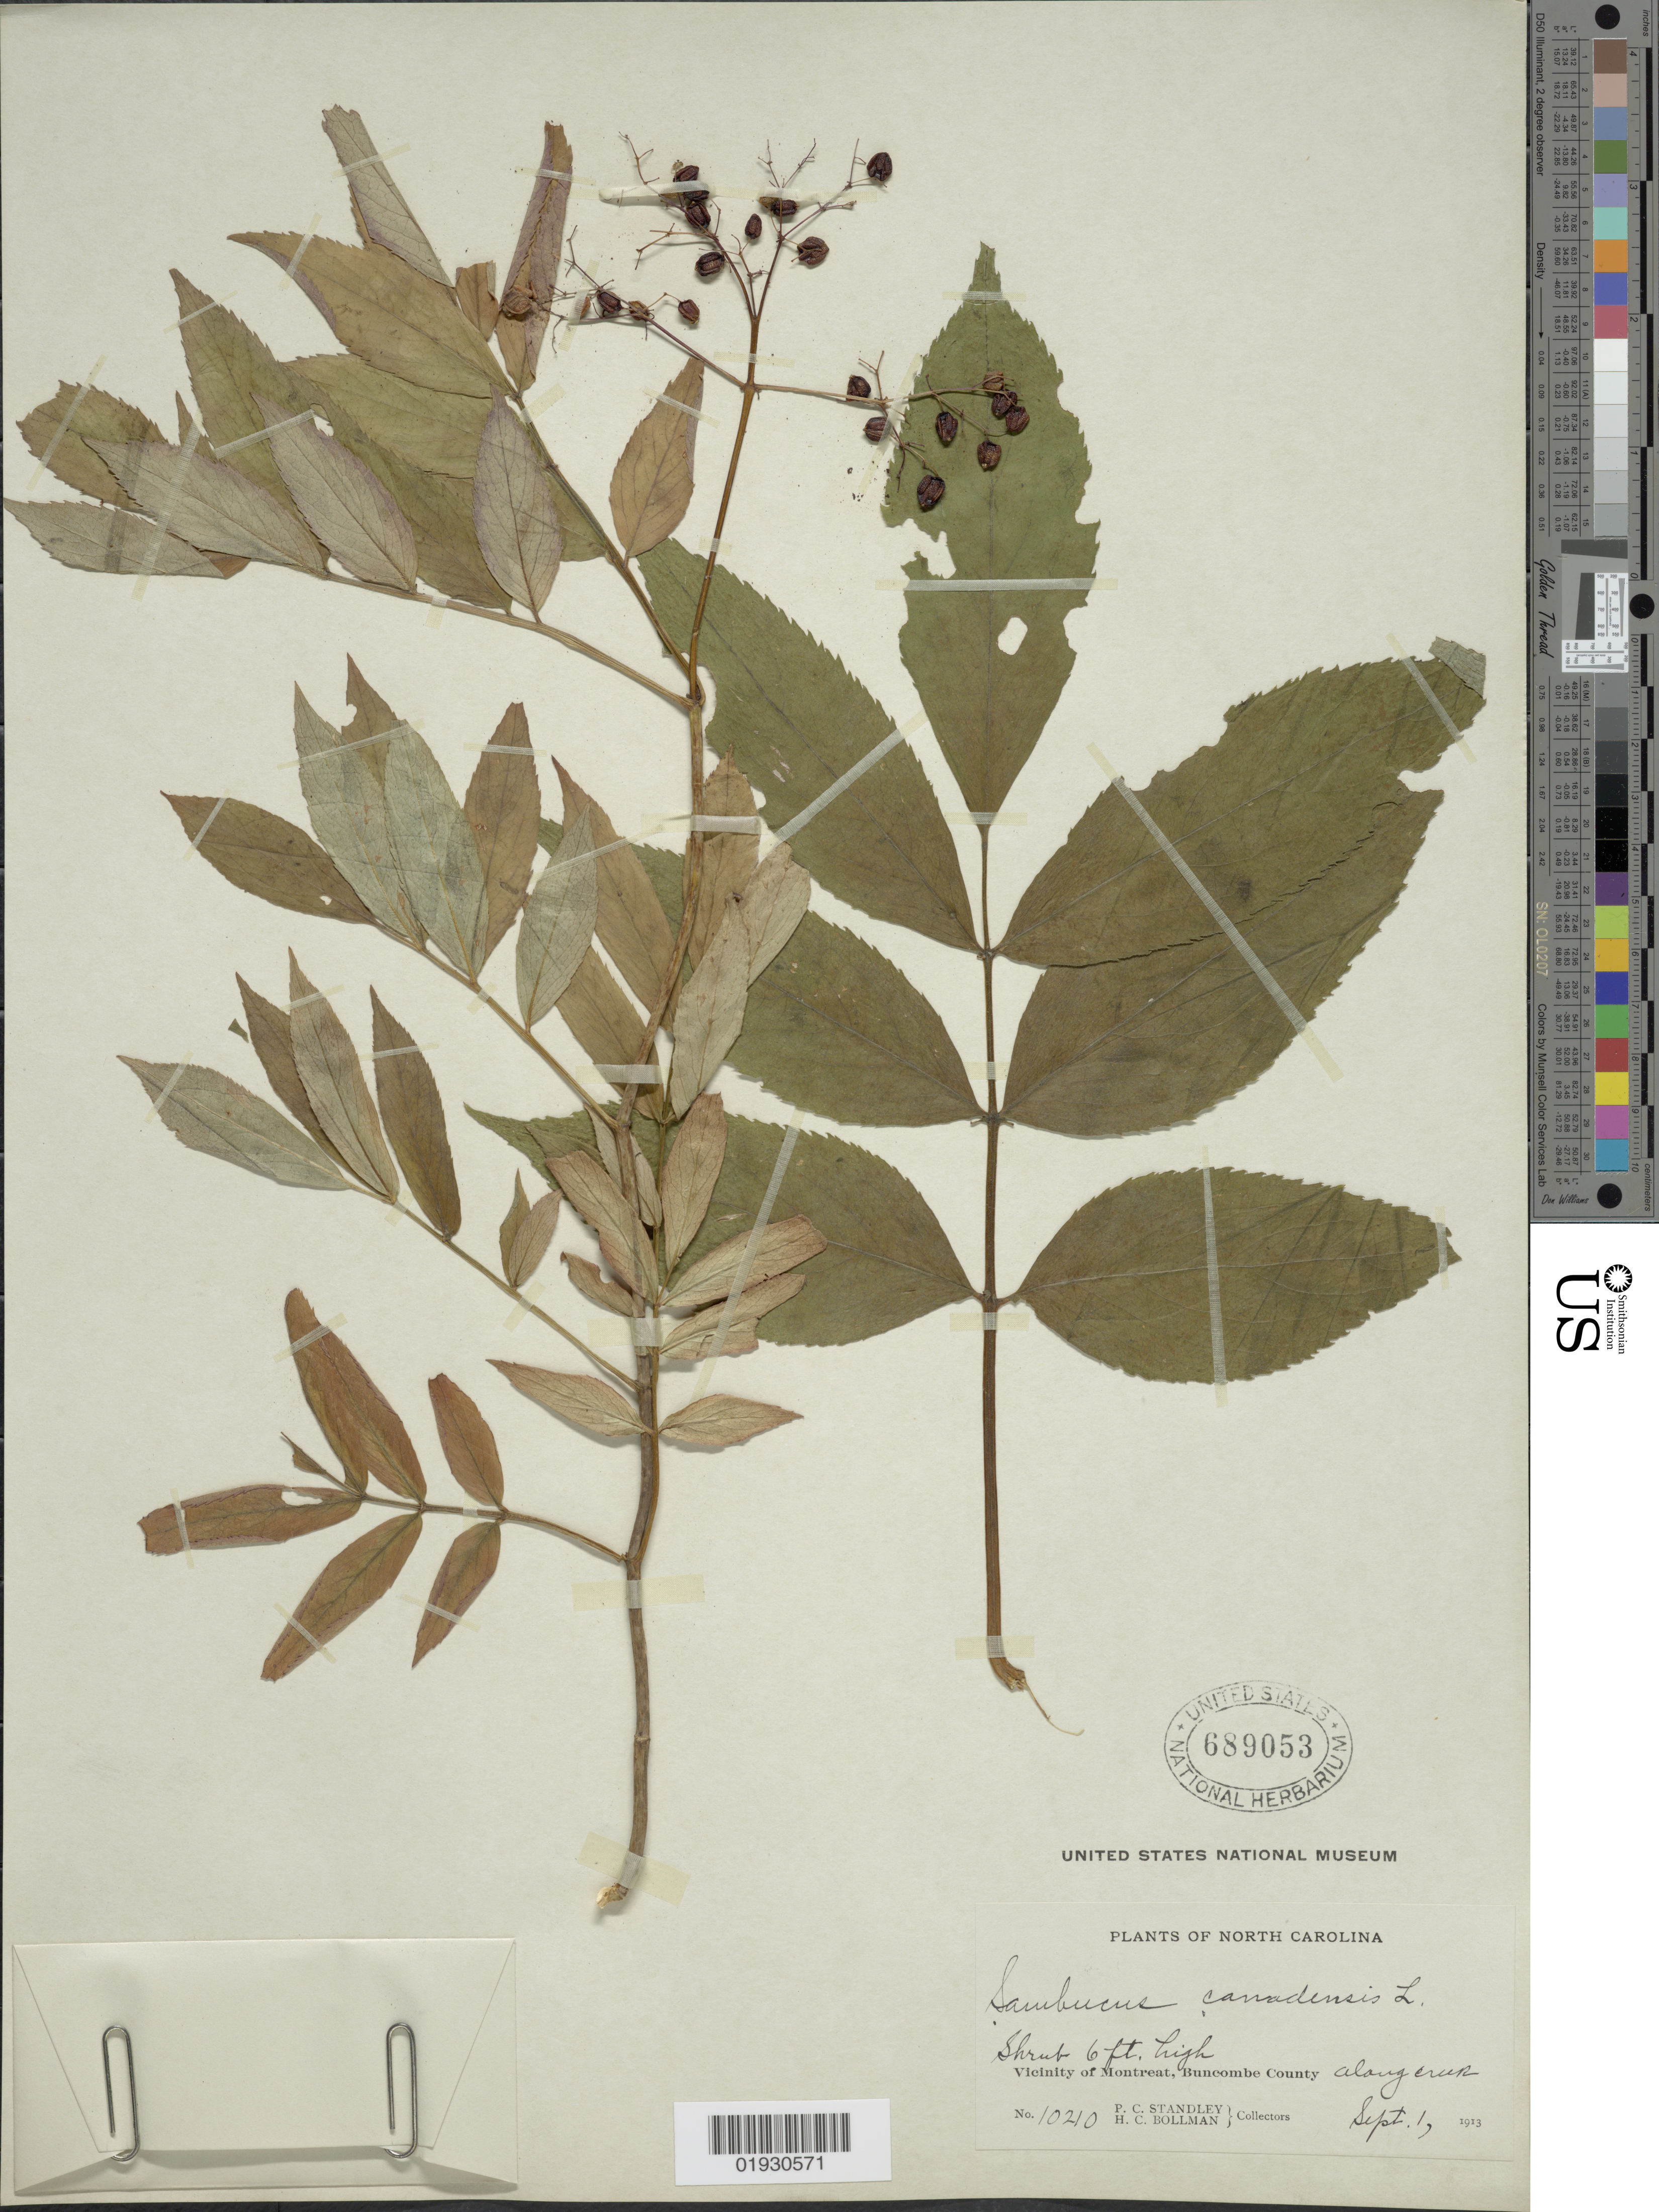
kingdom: Plantae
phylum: Tracheophyta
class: Magnoliopsida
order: Dipsacales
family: Viburnaceae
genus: Sambucus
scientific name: Sambucus canadensis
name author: L.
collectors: P. C. Standley & H. C. Bollman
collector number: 10210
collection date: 1913-09-01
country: United States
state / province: North Carolina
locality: Vicinity of Montreat, Buncombe County along creek.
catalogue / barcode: US 689053